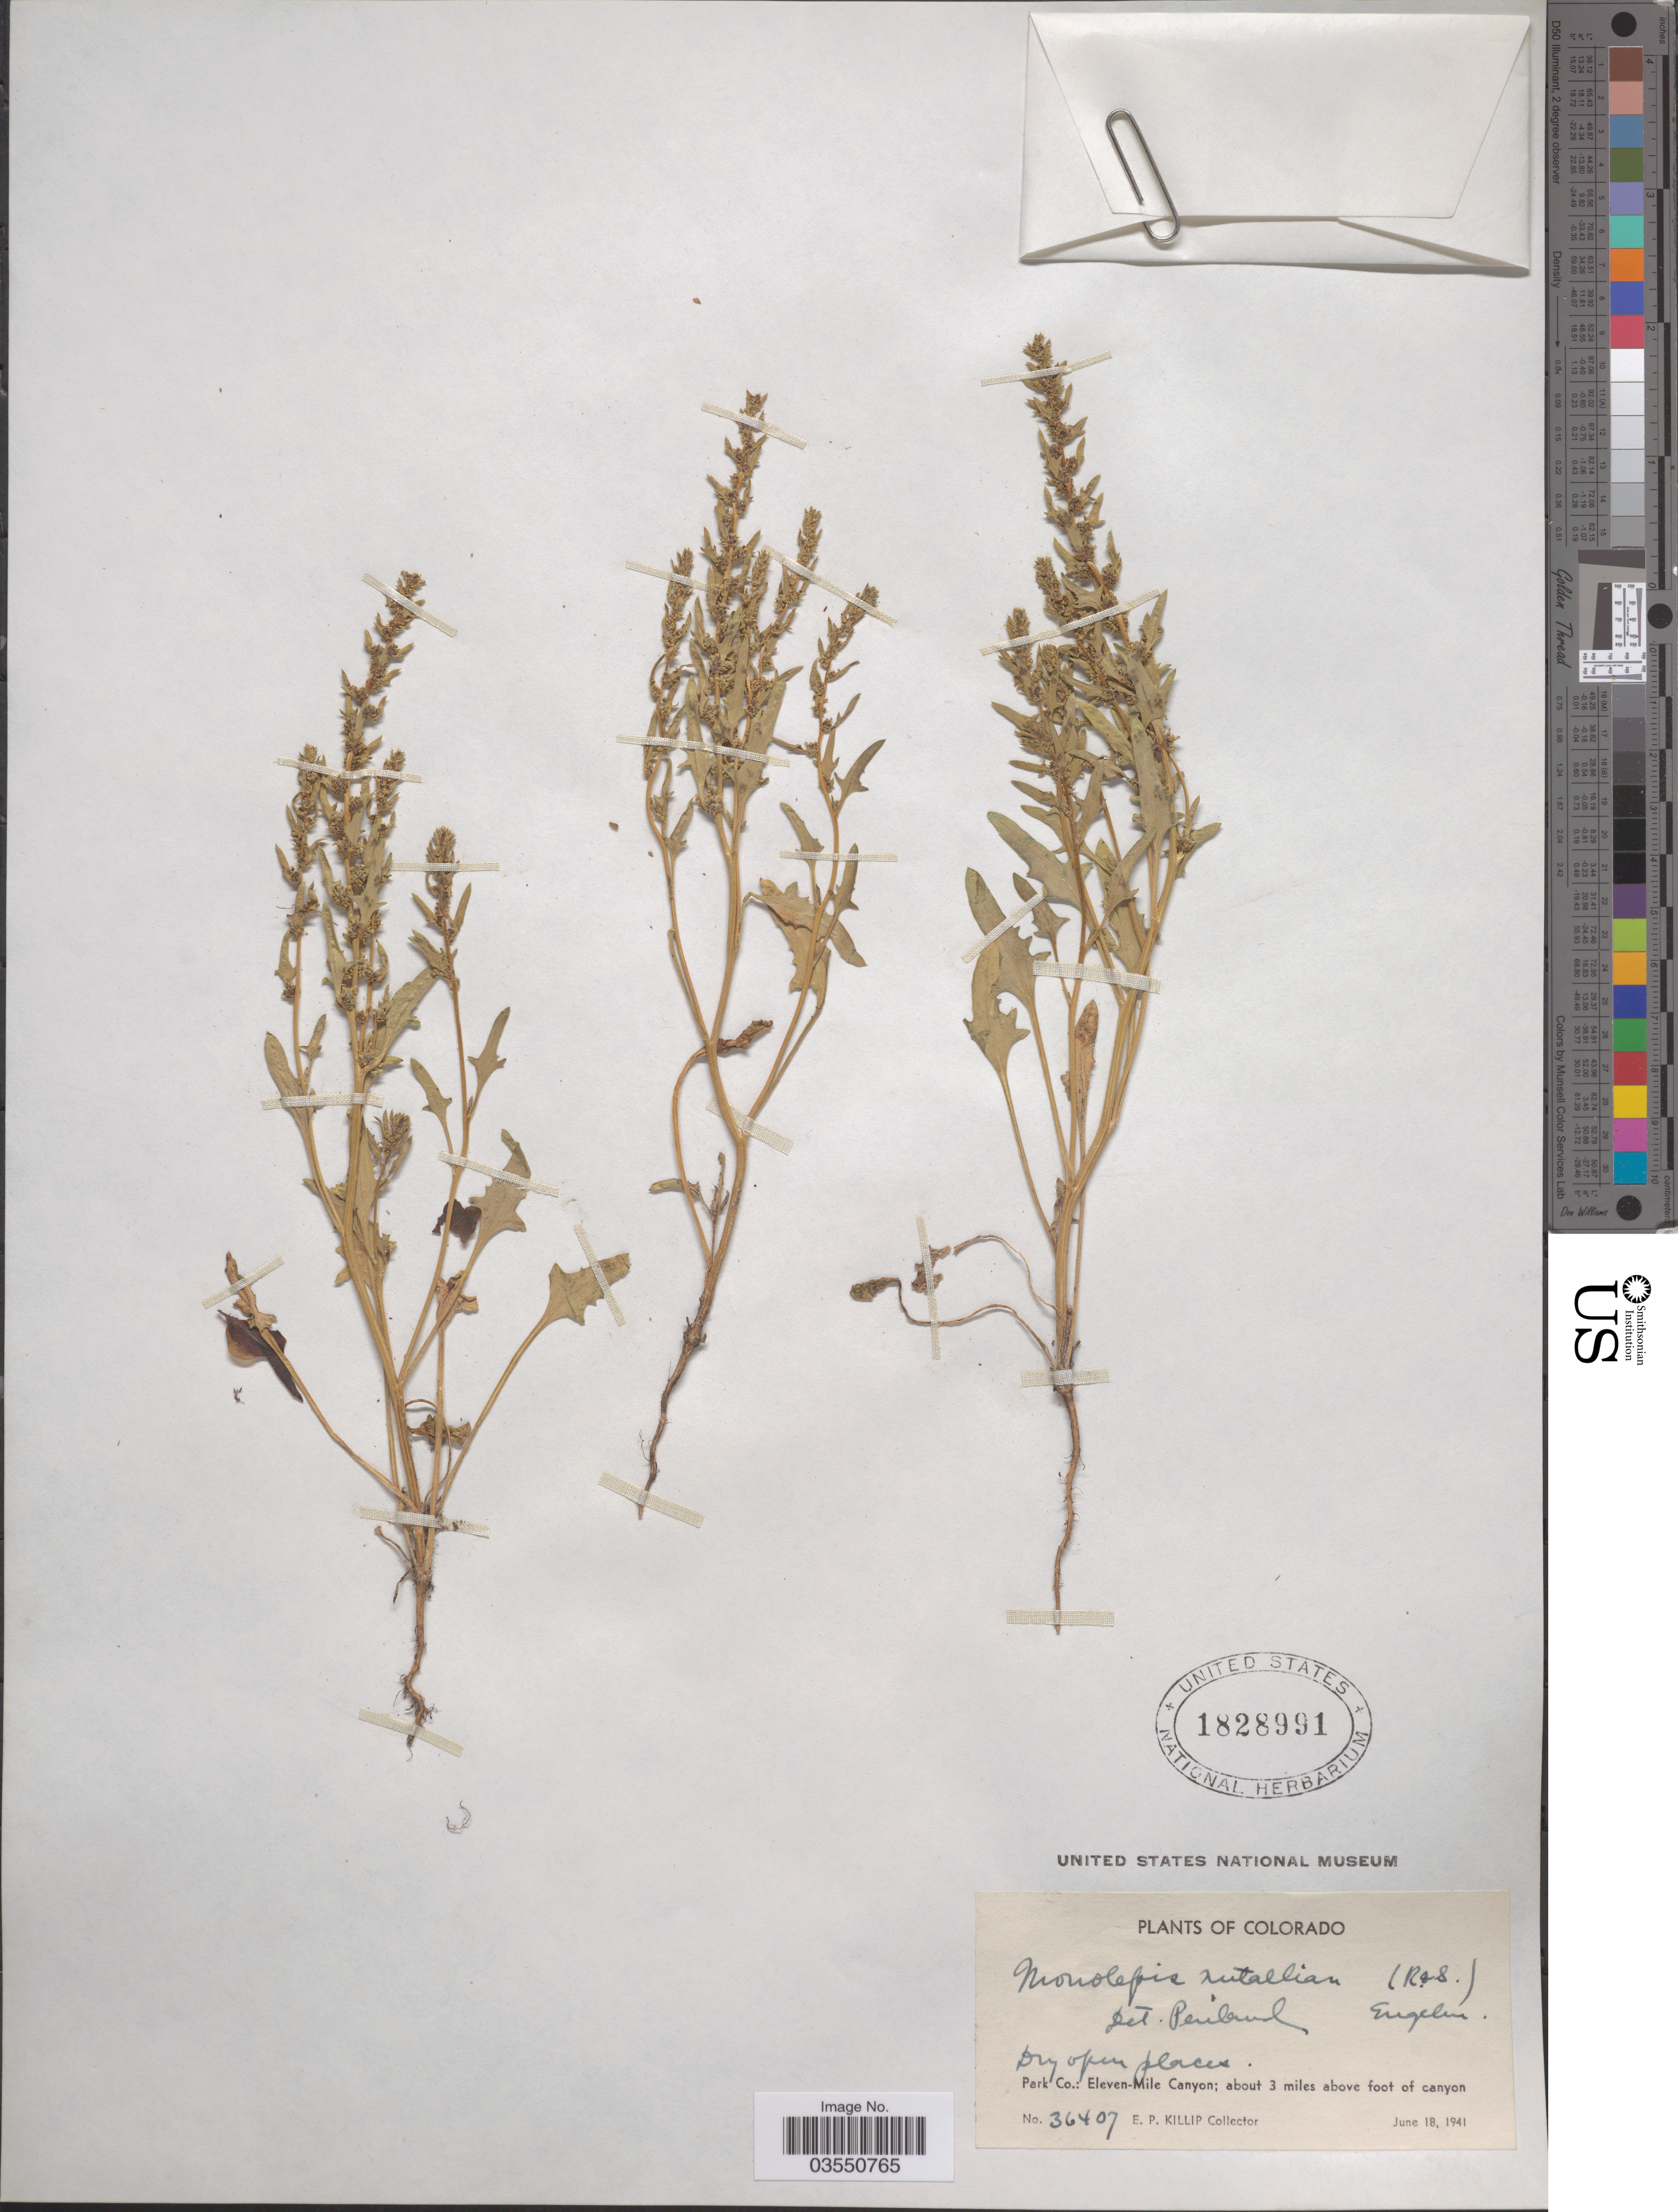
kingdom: Plantae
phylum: Tracheophyta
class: Magnoliopsida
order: Caryophyllales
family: Amaranthaceae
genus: Blitum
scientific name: Blitum nuttallianum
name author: Schult.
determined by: U.S. National Herbarium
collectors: E. P. Killip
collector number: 36407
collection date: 1941-06-18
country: United States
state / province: Colorado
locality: Park Co.: Eleven-Mile Canyon; about 3 miles above foot of canyon.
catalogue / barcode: US 1828991